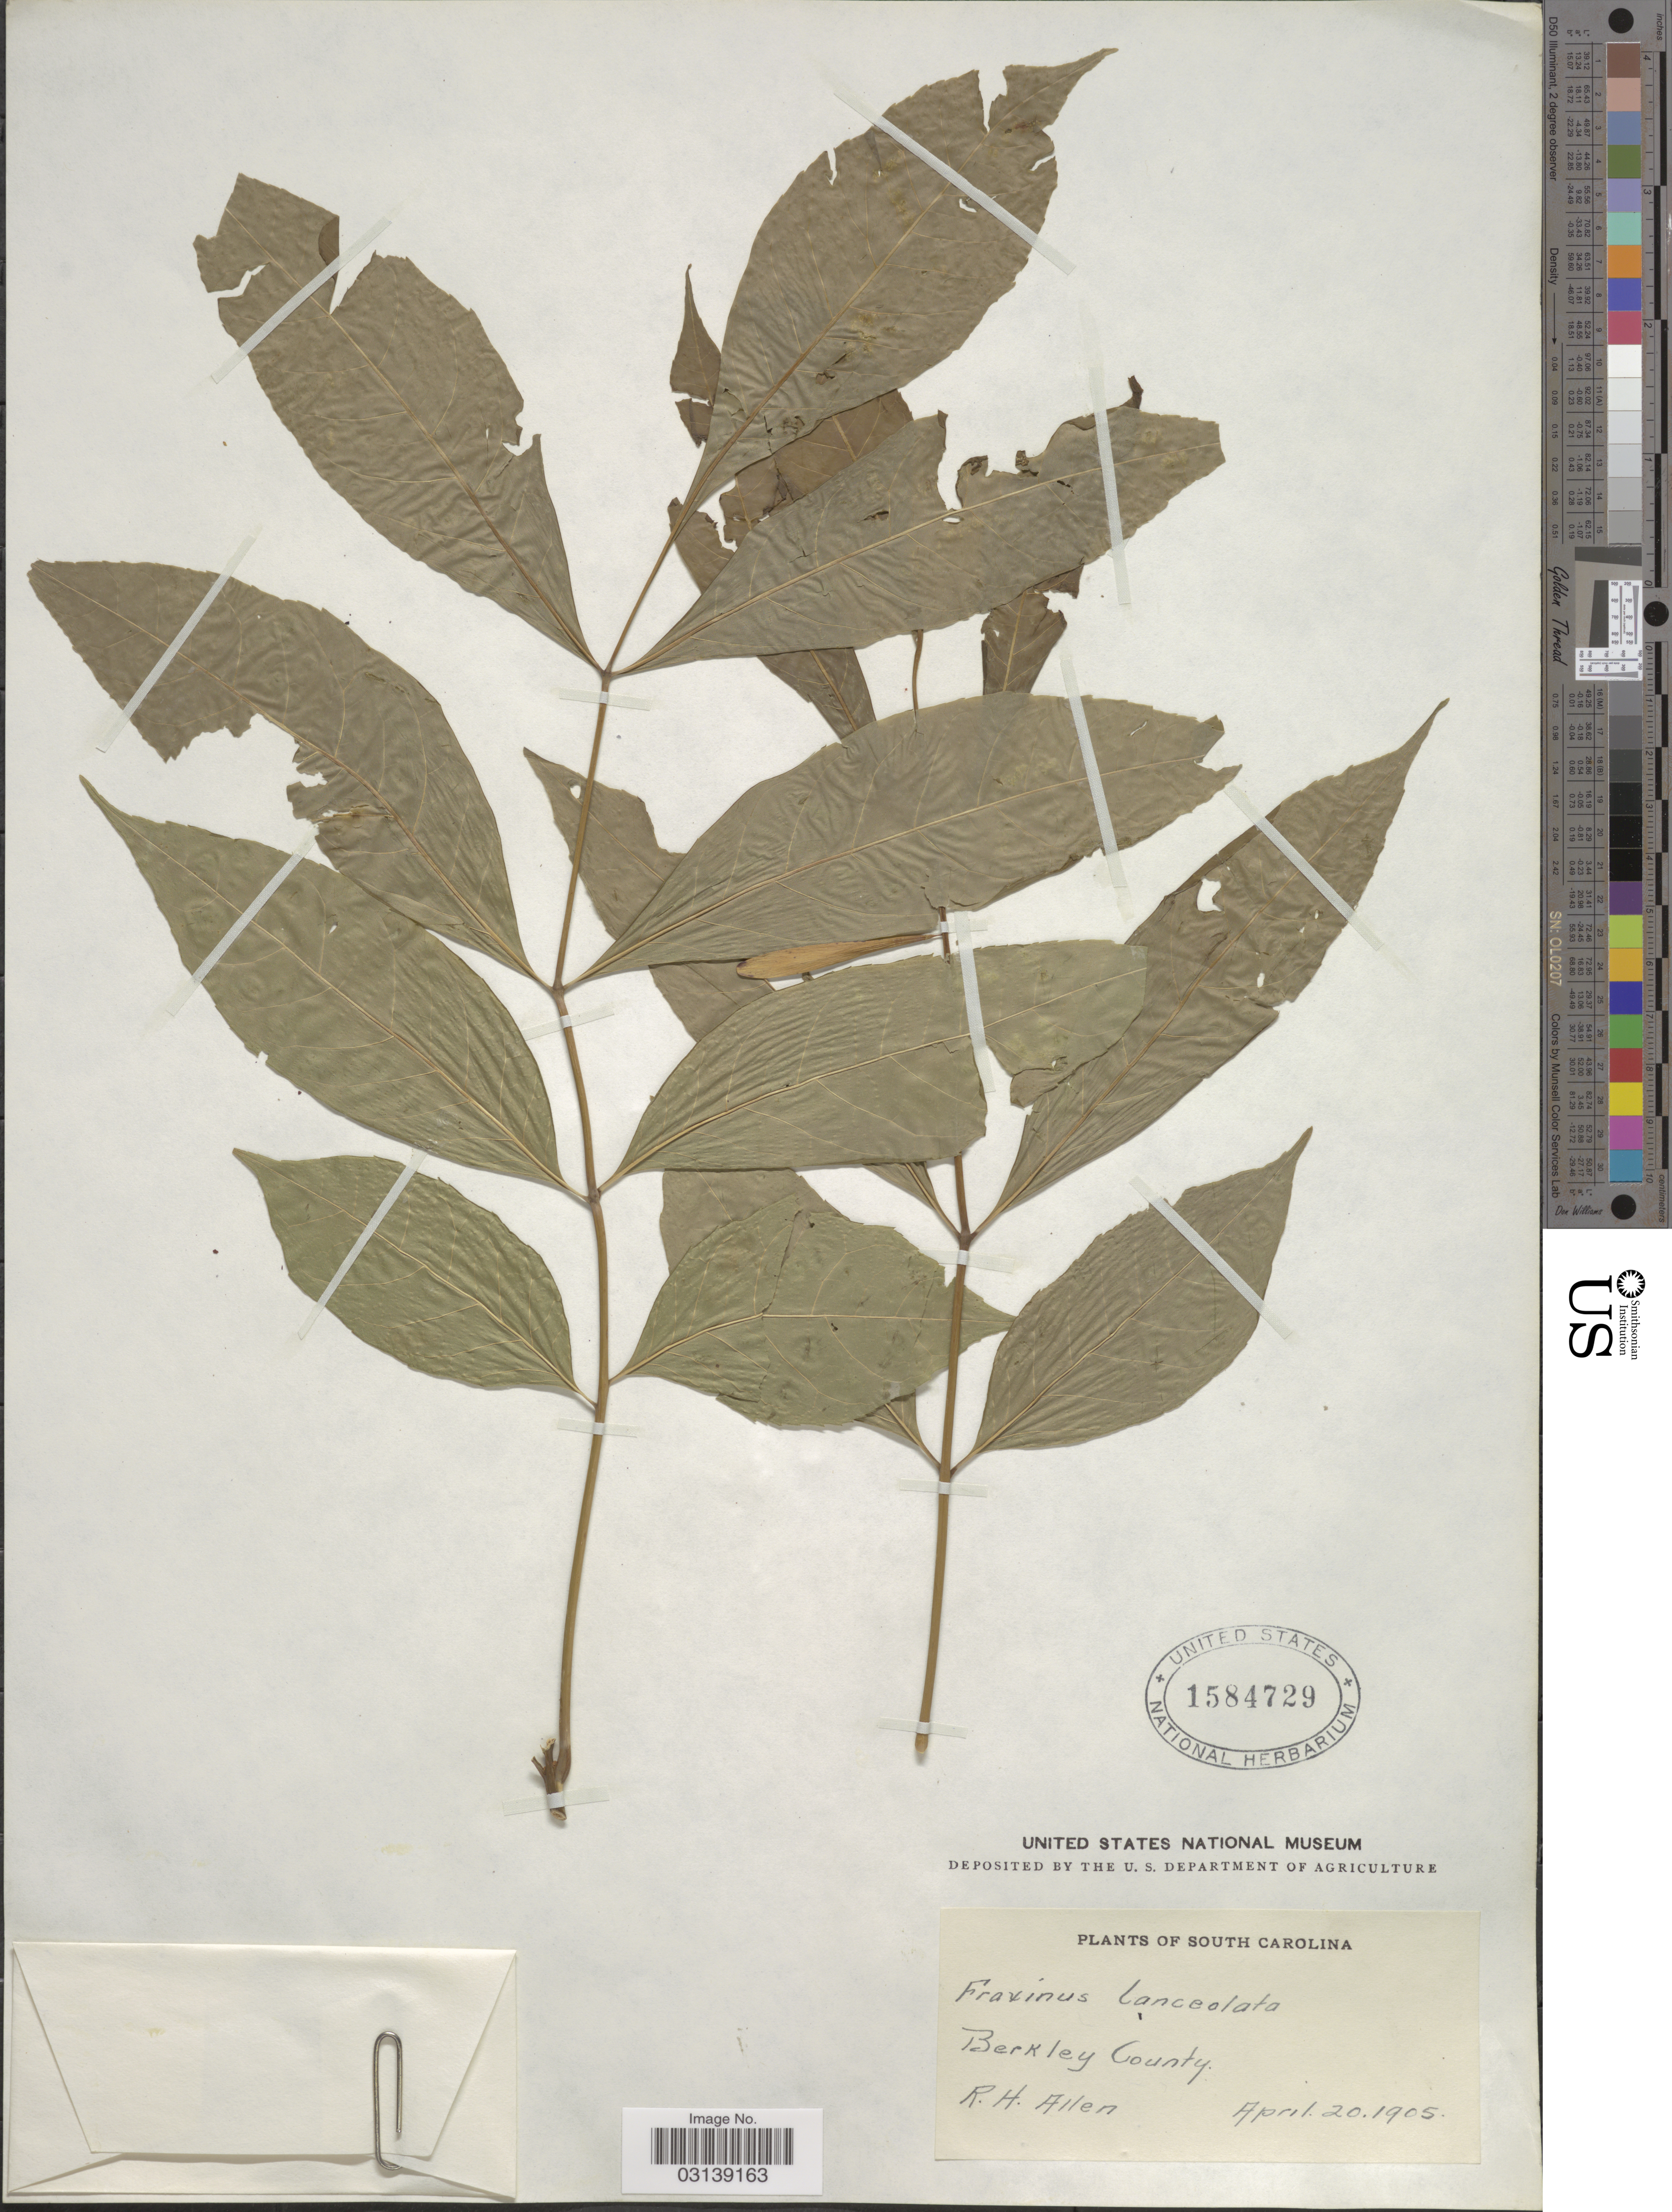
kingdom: Plantae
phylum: Tracheophyta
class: Magnoliopsida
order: Lamiales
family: Oleaceae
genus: Fraxinus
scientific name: Fraxinus pennsylvanica var. lanceolata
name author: Sarg.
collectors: R. Allen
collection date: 1905-04-20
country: United States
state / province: South Carolina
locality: Berkeley County.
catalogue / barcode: US 1584729